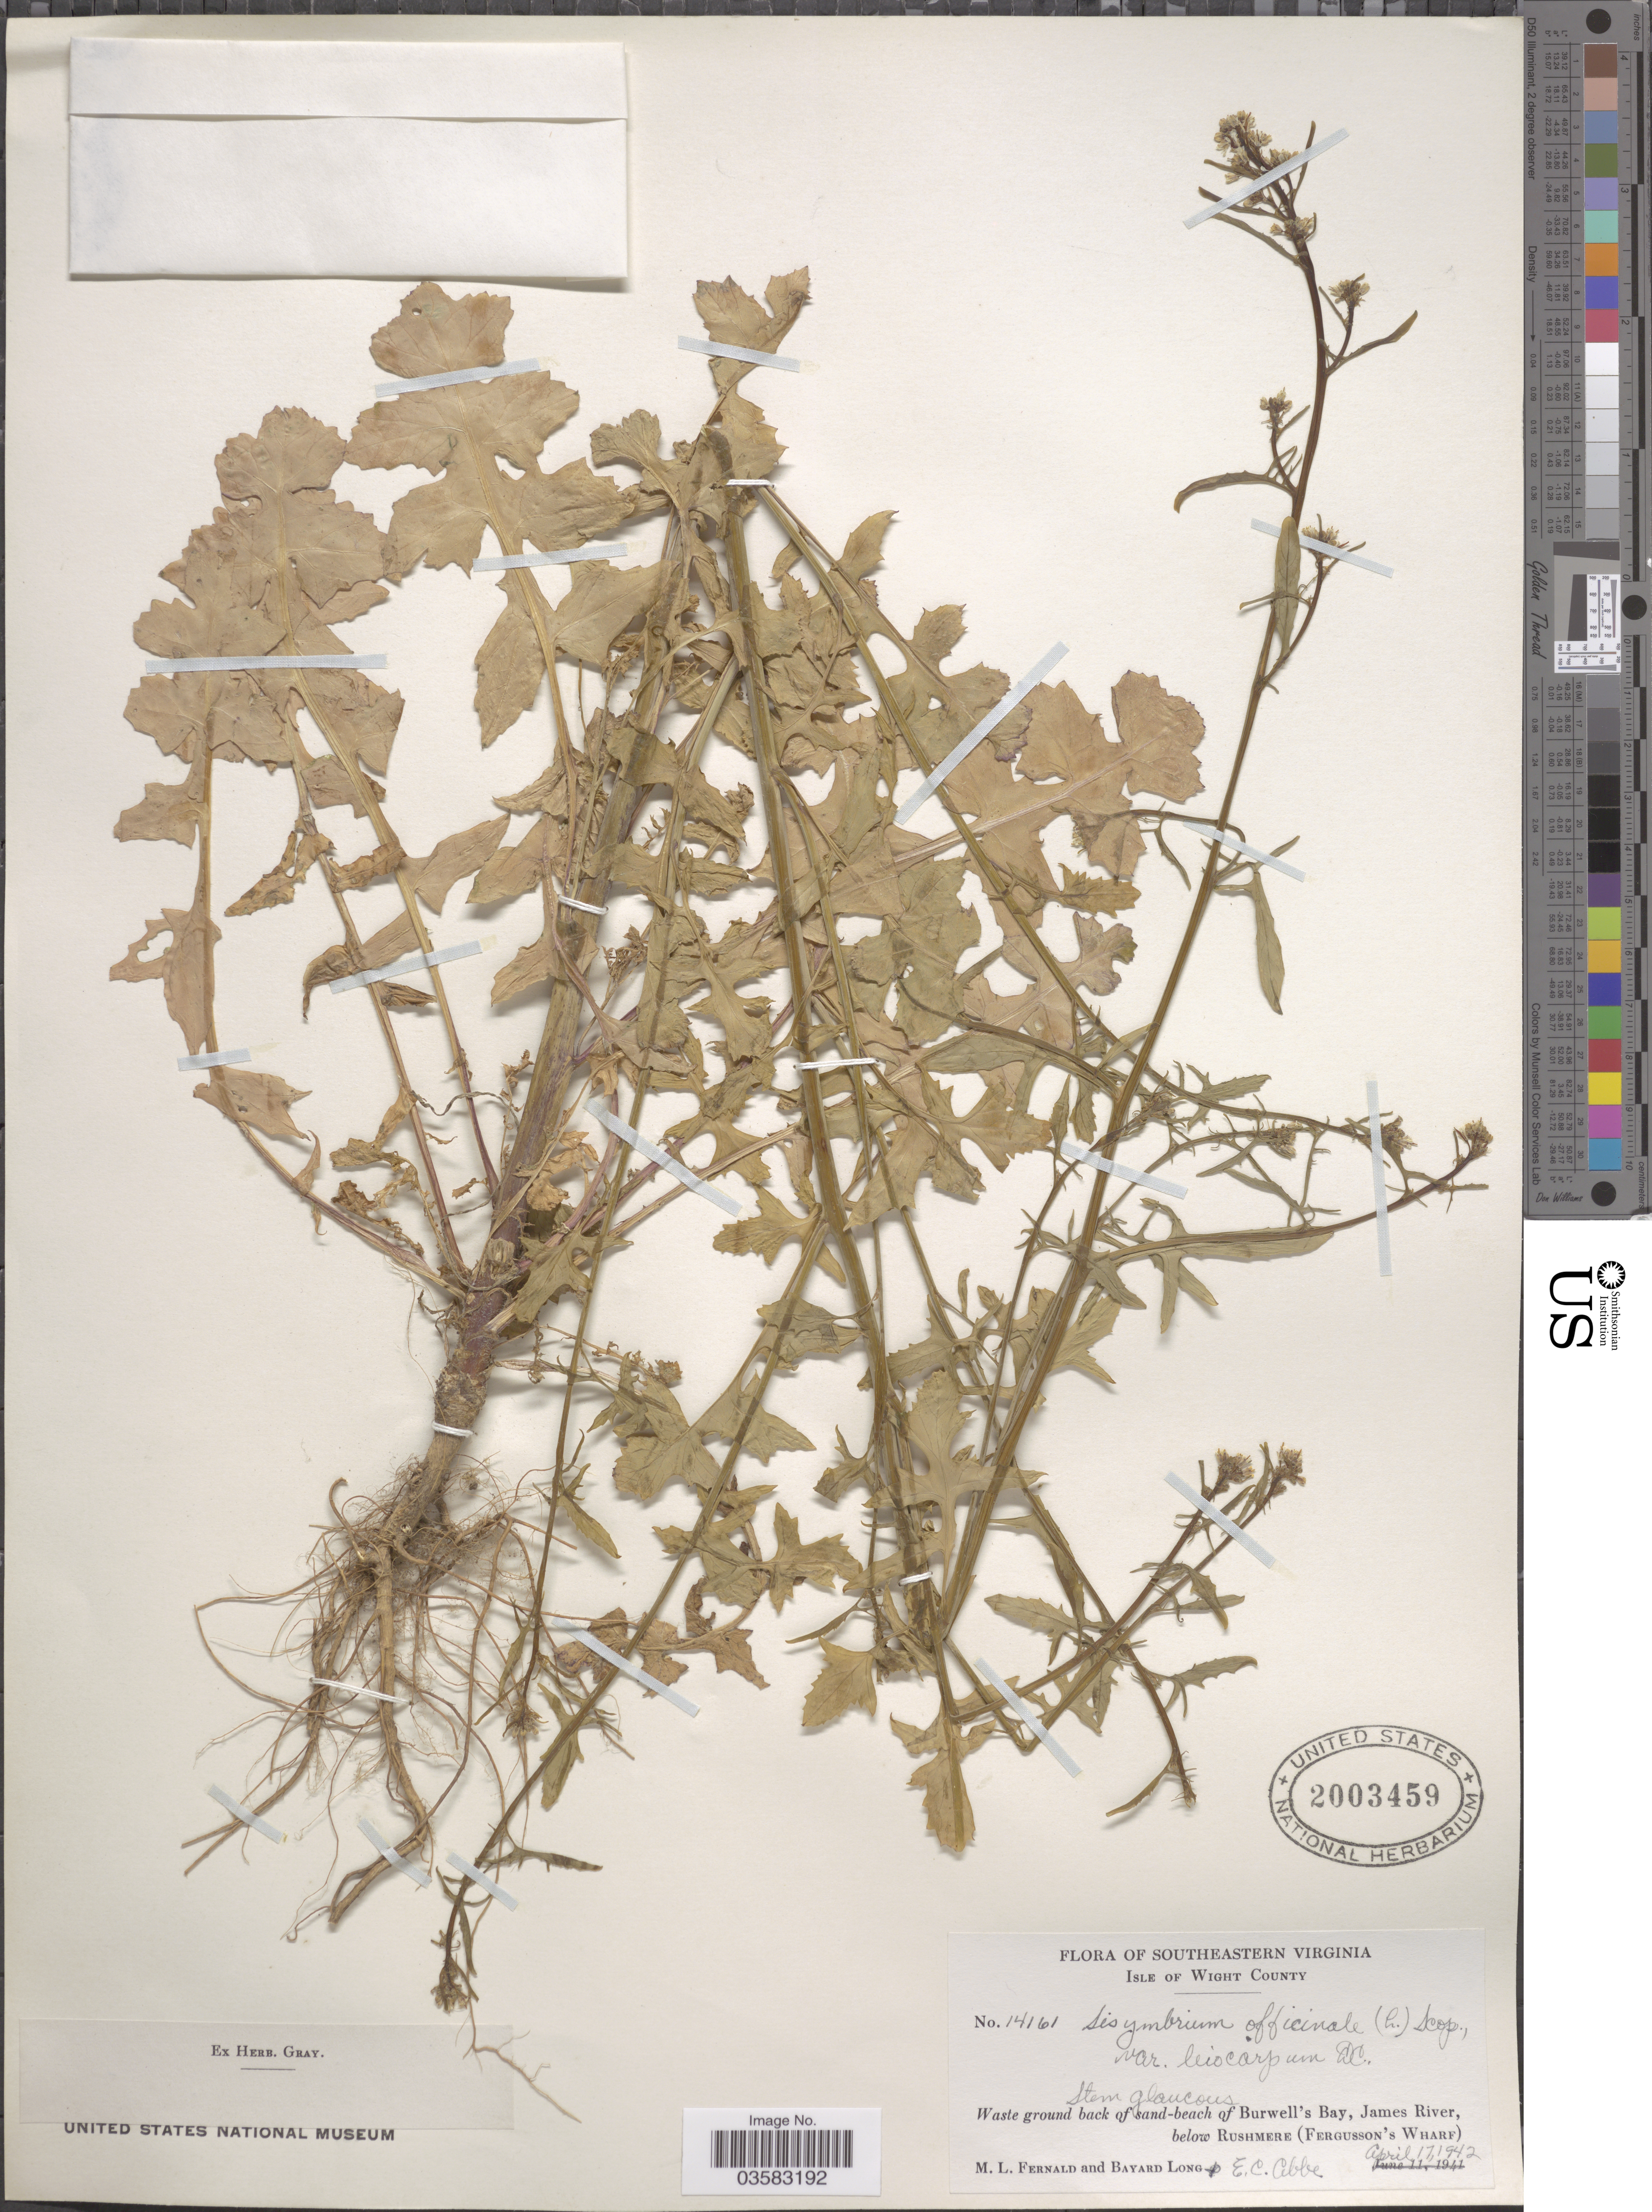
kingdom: Plantae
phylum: Tracheophyta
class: Magnoliopsida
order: Brassicales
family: Brassicaceae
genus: Sisymbrium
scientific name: Sisymbrium officinale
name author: (L.) Scop.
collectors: M. L. Fernald, B. Long & E. C. Abbe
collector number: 14161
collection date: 1912-04-17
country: United States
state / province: Virginia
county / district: Isle of Wight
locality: Southeastern Virginia. Isle of Wight County. Waste ground back of sand-beach of Burwell's Bay, James River, below Rushmere (Fergusson's Wharf).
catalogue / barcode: US 2003459